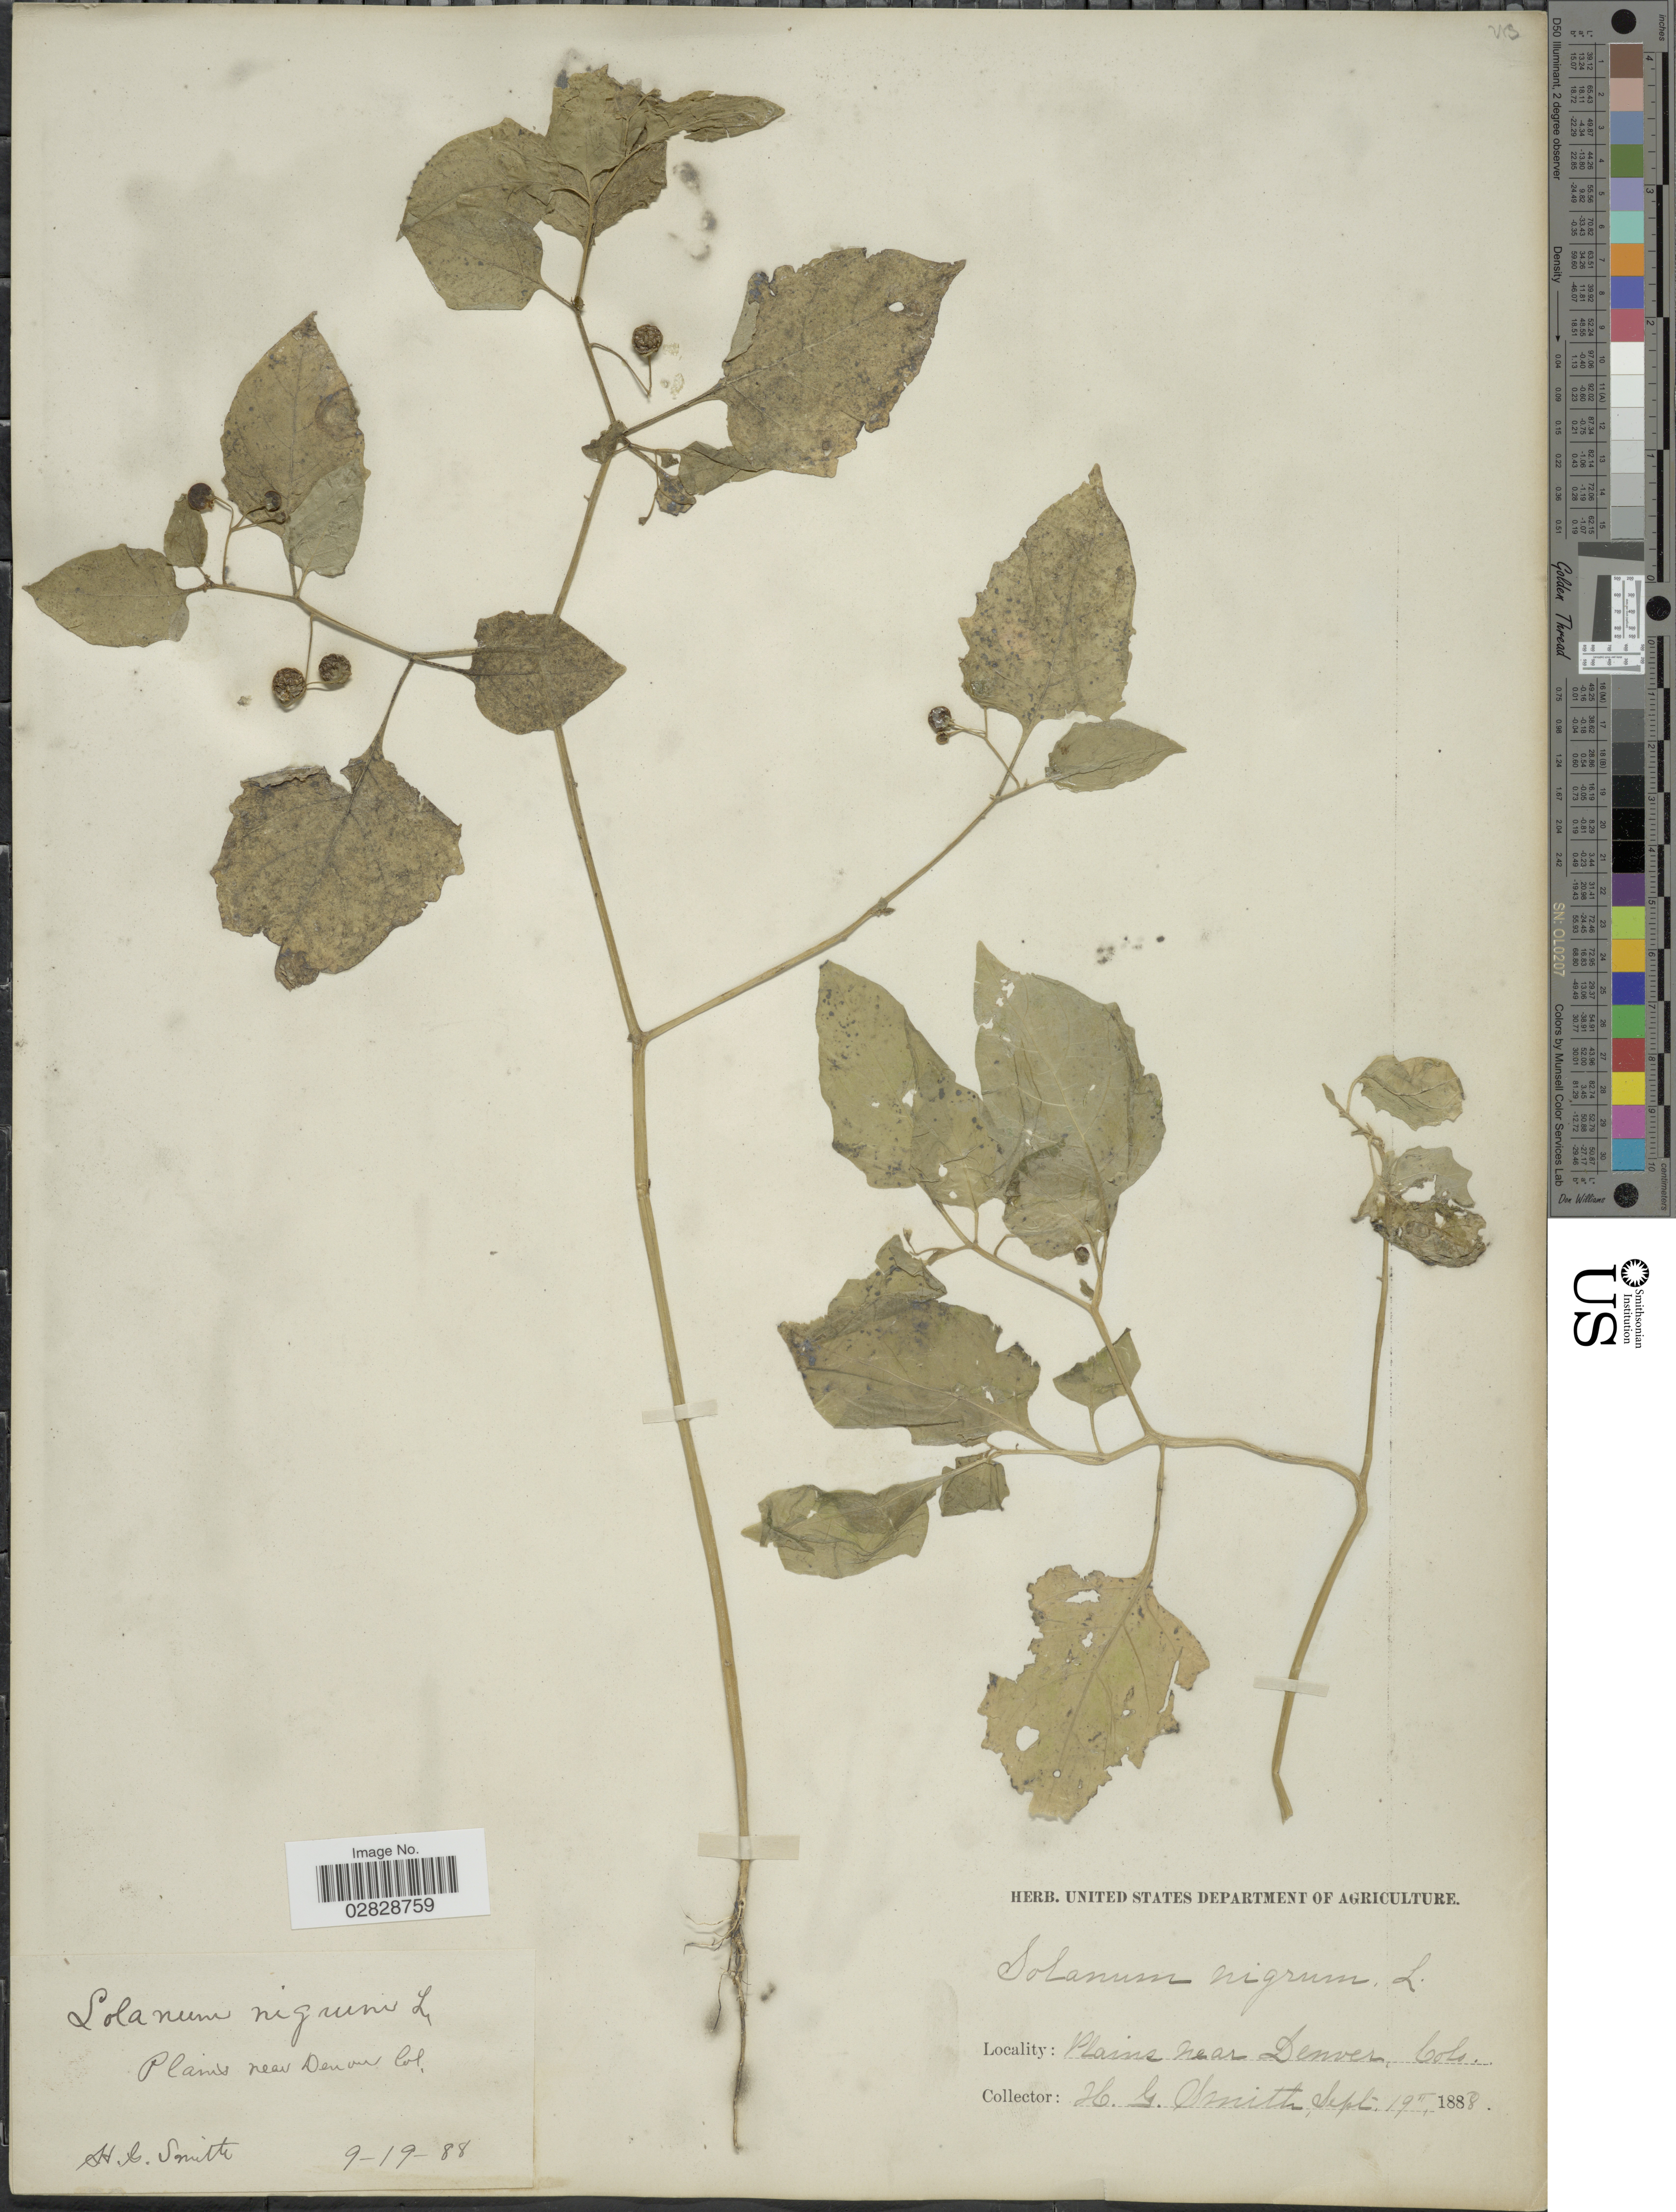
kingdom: Plantae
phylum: Tracheophyta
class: Magnoliopsida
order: Solanales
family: Solanaceae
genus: Solanum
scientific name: Solanum emulans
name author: Raf.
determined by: Knapp, S. D.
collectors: H. Smith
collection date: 1888-09-19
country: United States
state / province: Colorado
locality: Plains near Denver.